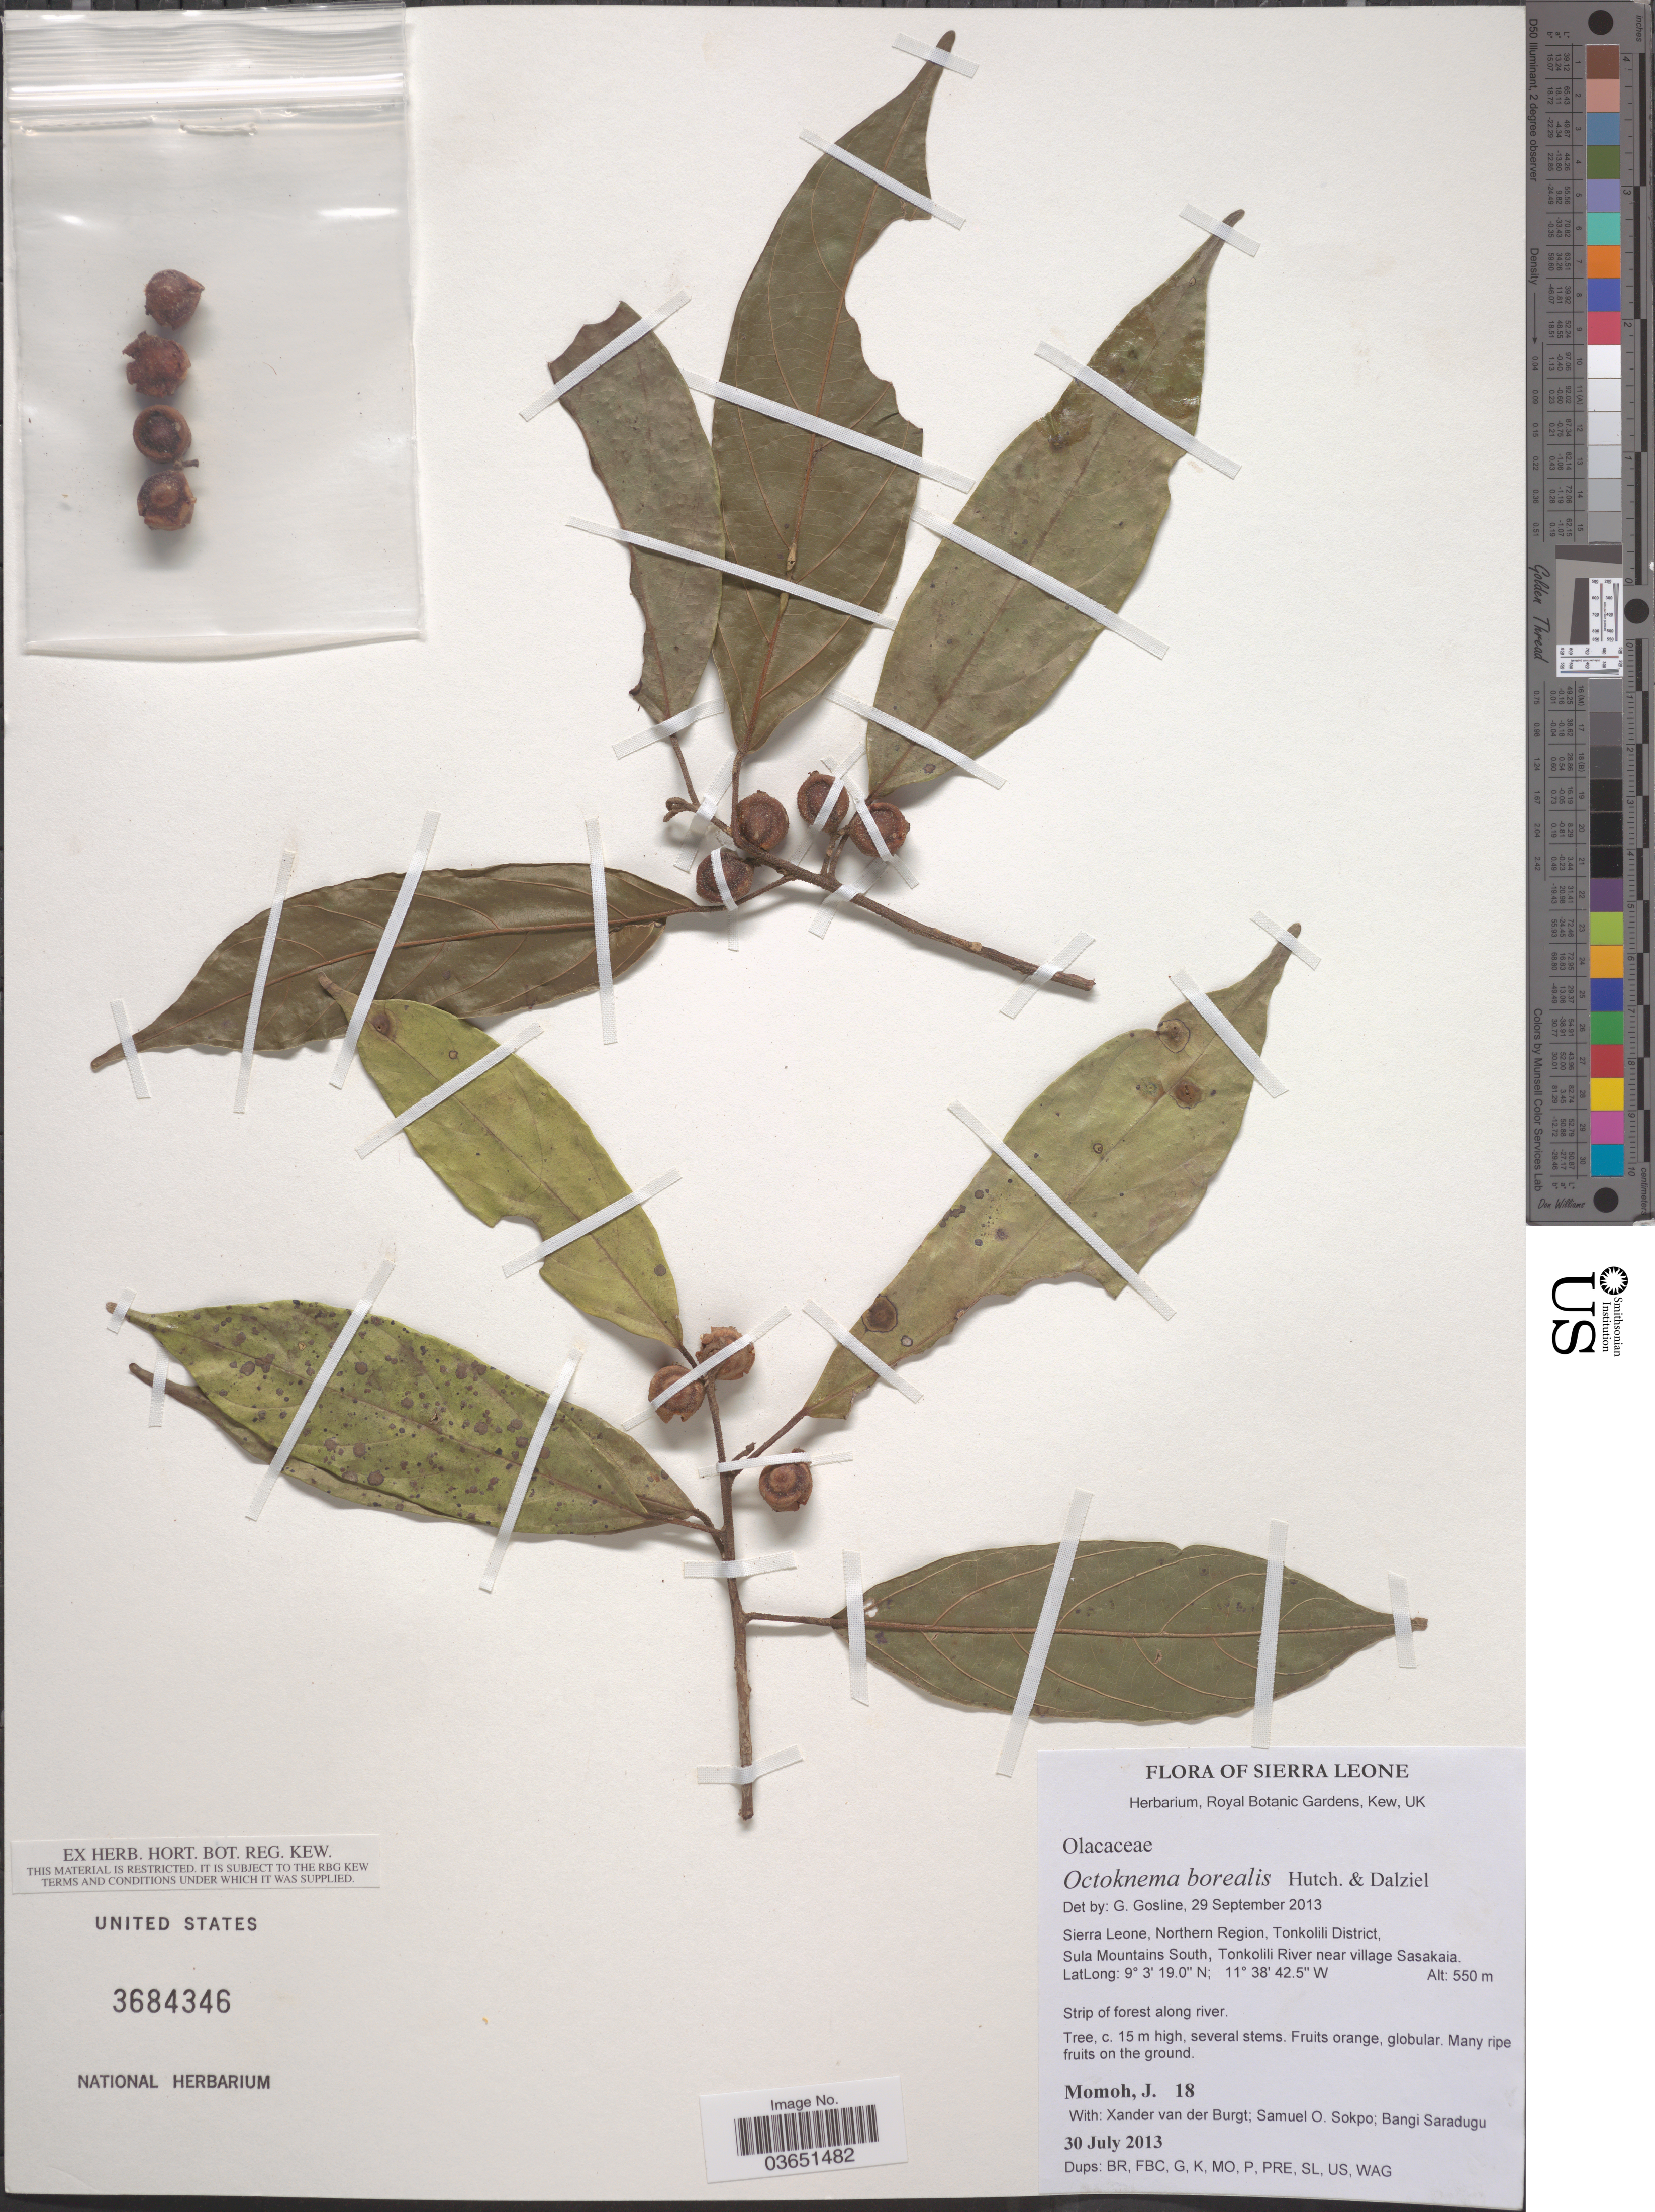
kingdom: Plantae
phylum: Tracheophyta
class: Magnoliopsida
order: Santalales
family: Octoknemaceae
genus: Octoknema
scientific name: Octoknema borealis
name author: Hutch. & Dalziel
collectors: J. Momoh, X. M. van der Burgt, S. Sokpo & B. Saradugu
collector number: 18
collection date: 2013-07-30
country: Sierra Leone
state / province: Northern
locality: Northern Region, Tonkolili District, Sula Mountains South, Tonkolili River near village Sasakaia.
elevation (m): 550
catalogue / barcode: US 3684346